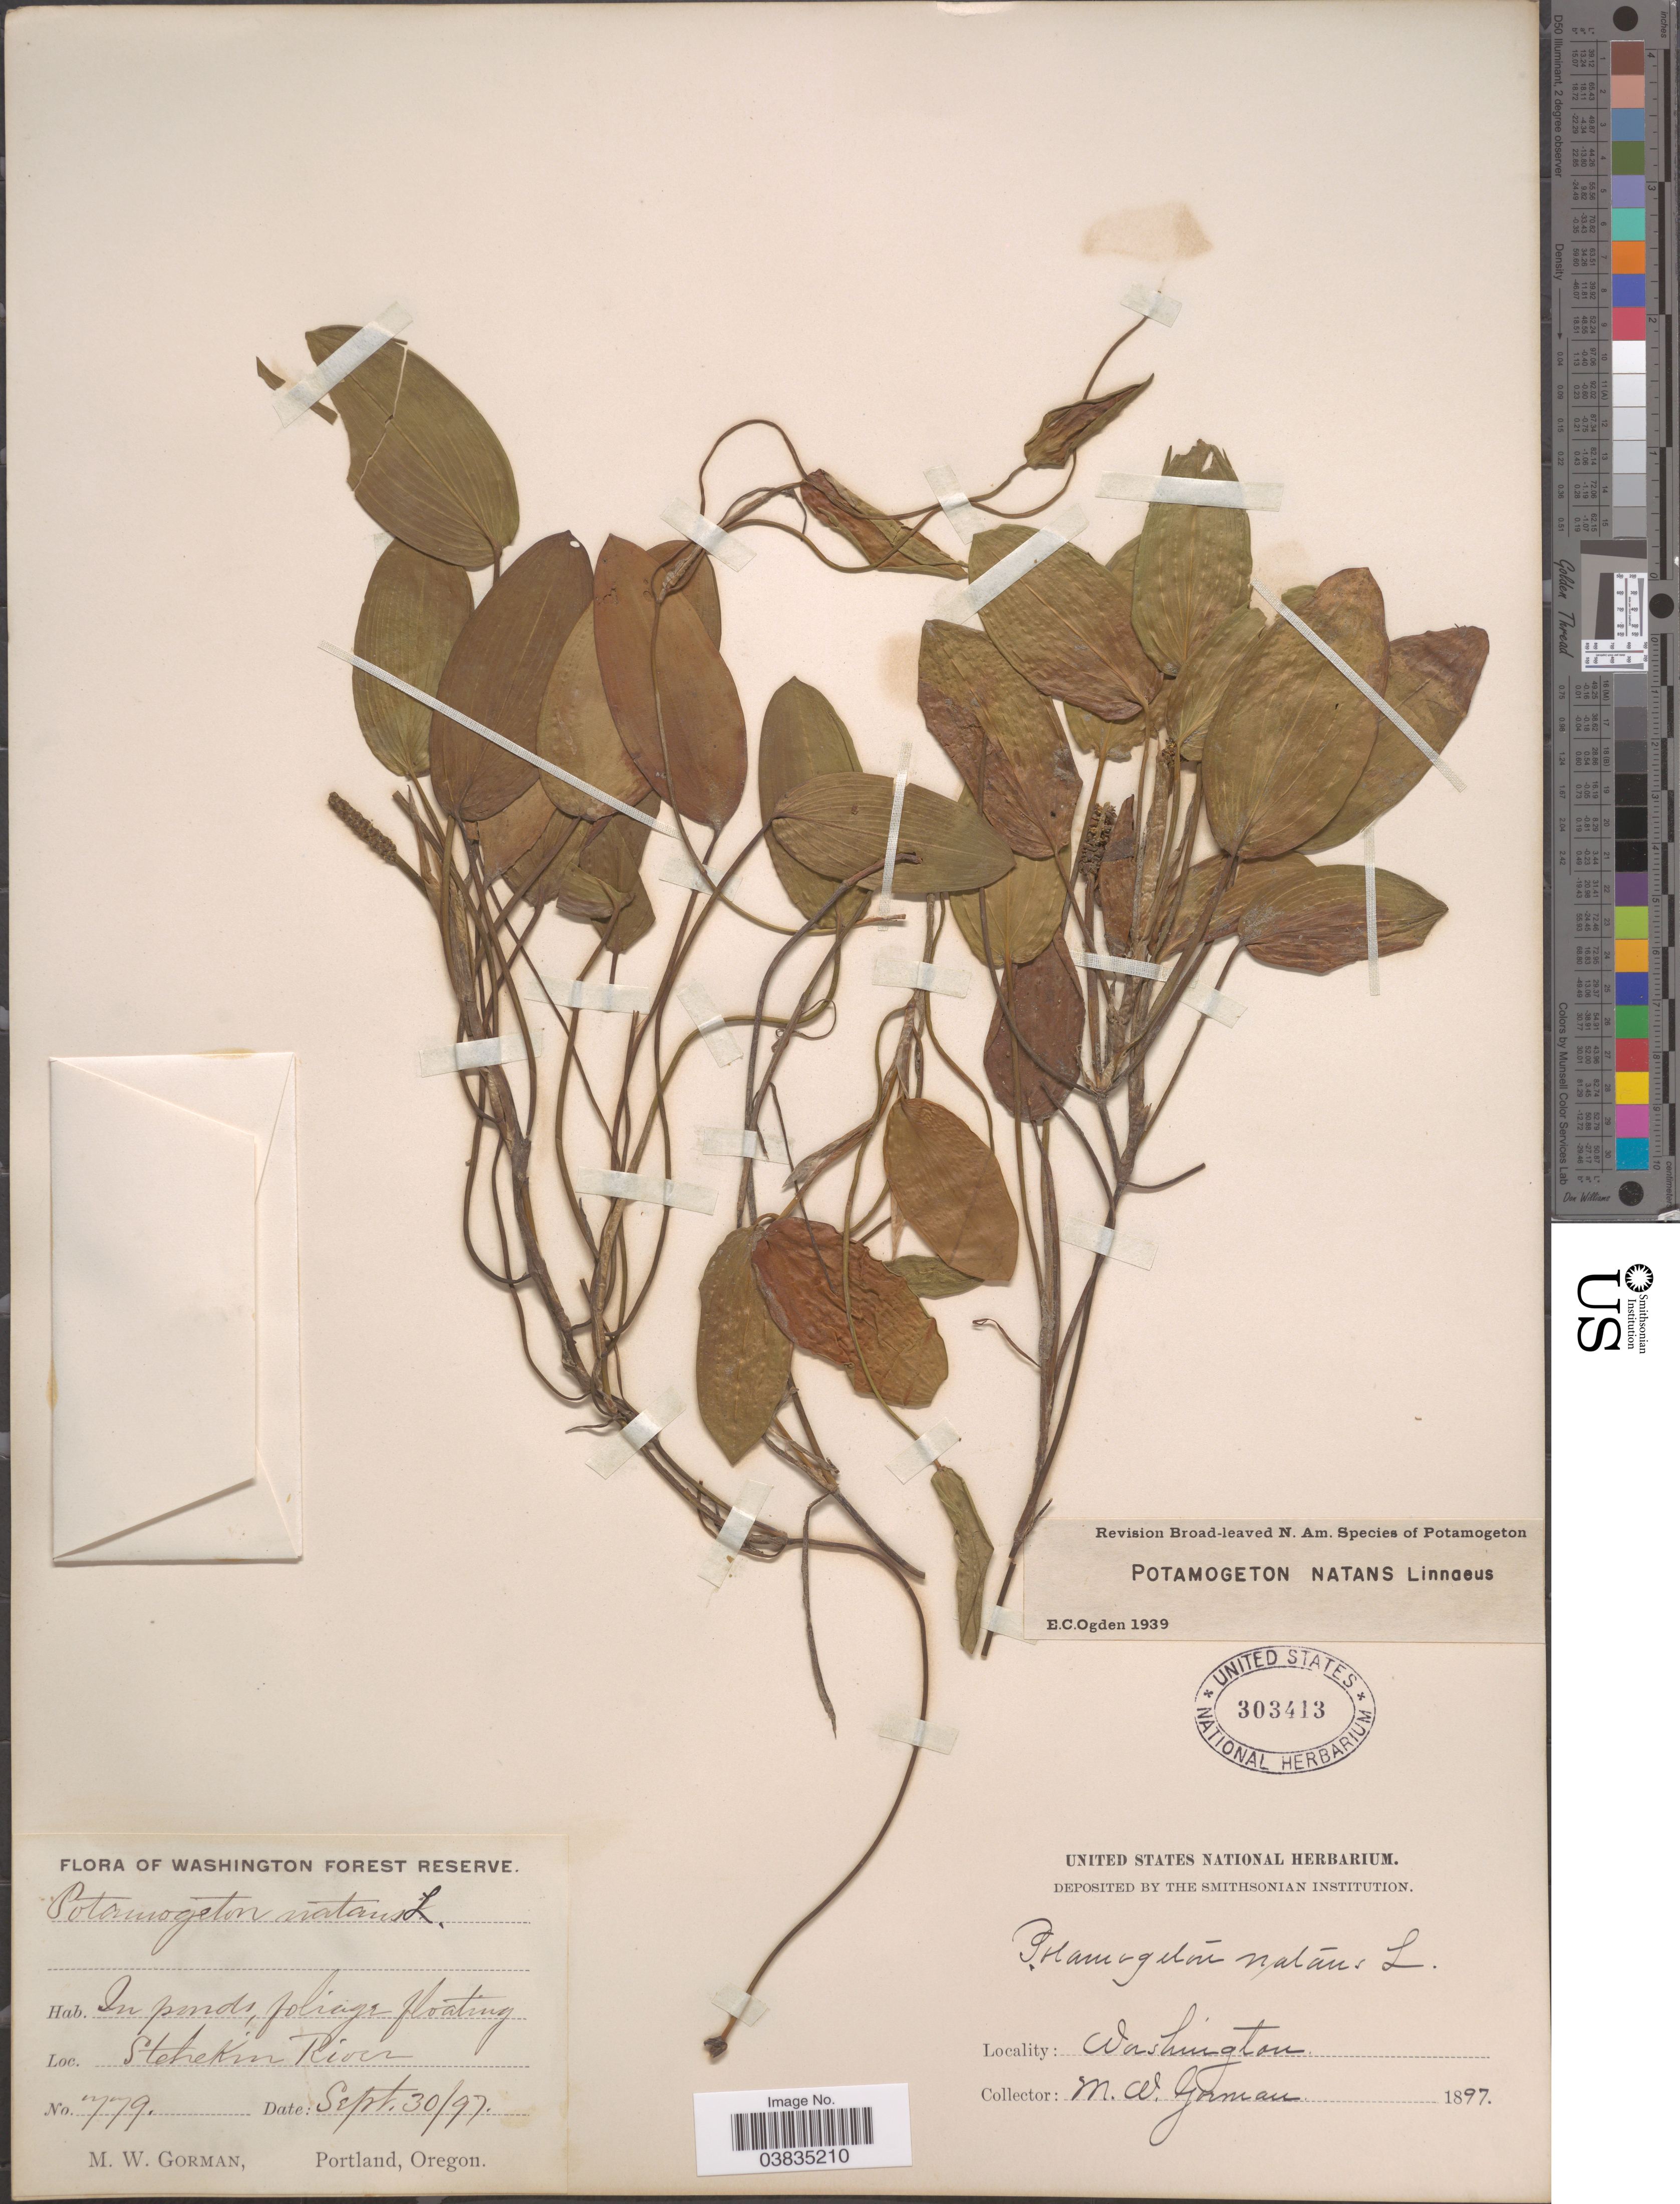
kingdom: Plantae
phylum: Tracheophyta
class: Liliopsida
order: Alismatales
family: Potamogetonaceae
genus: Potamogeton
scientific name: Potamogeton natans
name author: L.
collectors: M. W. Gorman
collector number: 779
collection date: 1897-09-30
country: United States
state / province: Washington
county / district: Chelan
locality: Washington Forest Reserve. Stehekin River.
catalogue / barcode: US 303413